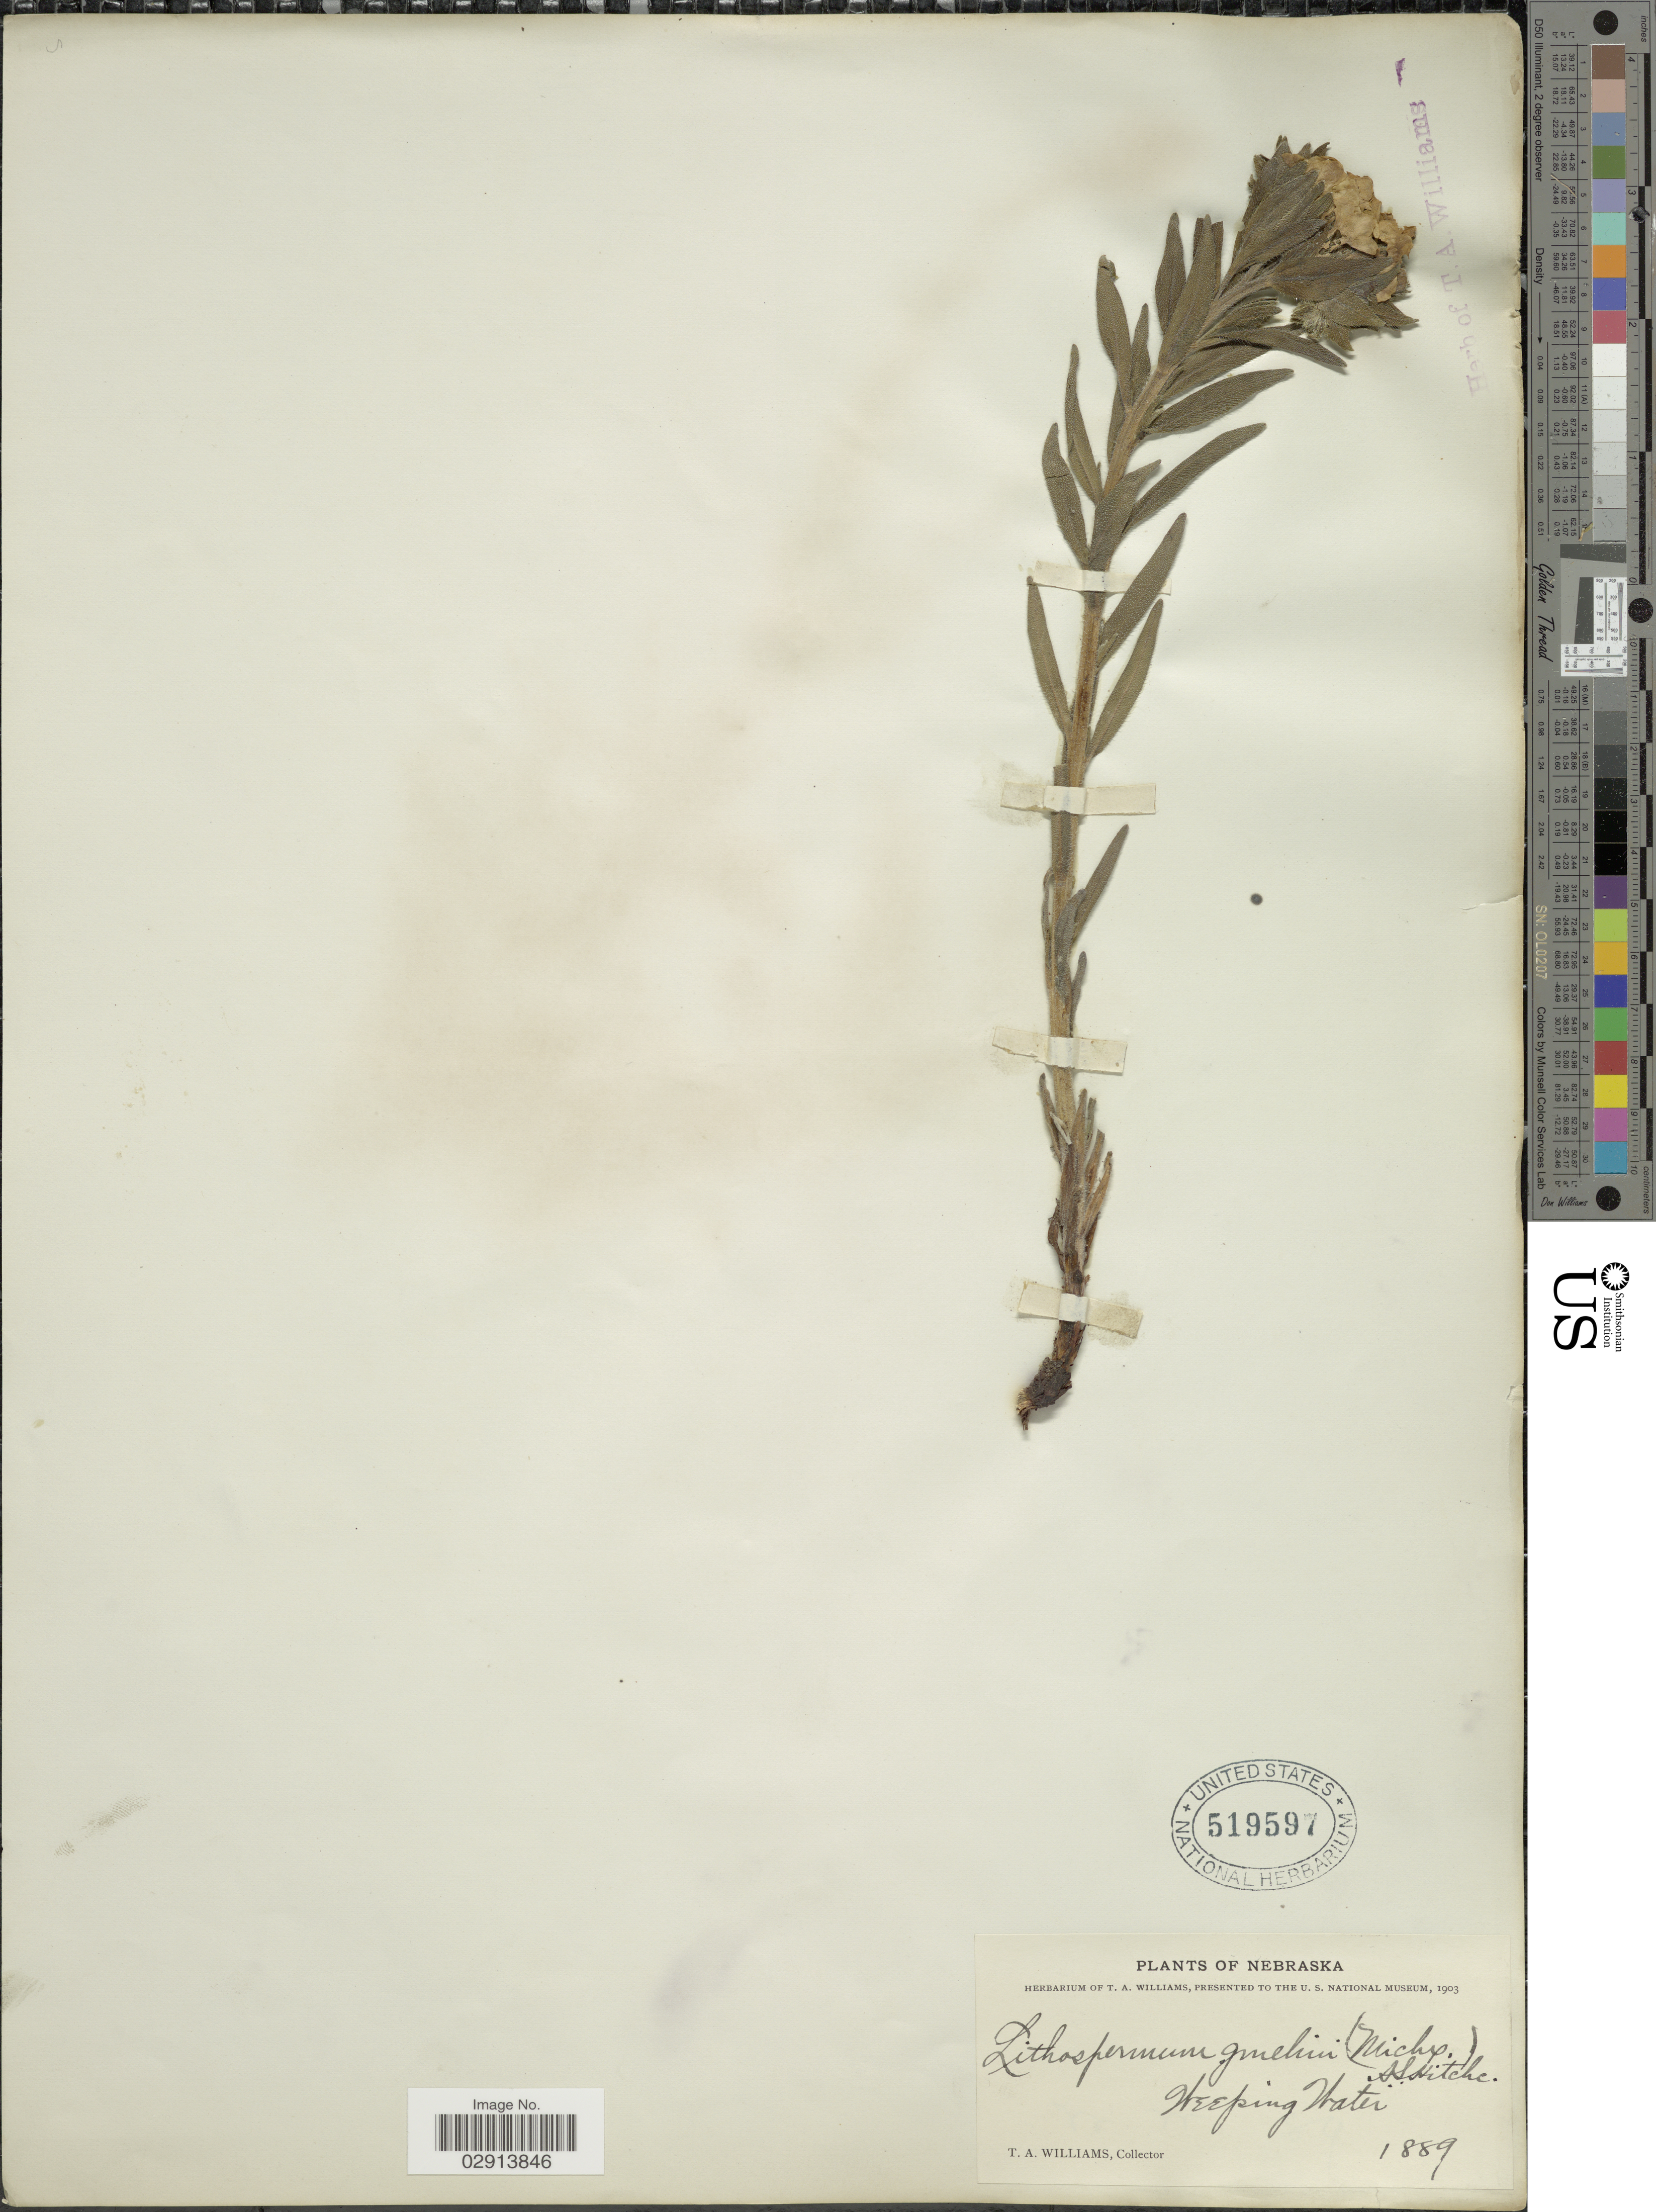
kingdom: Plantae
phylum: Tracheophyta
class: Magnoliopsida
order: Boraginales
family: Boraginaceae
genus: Lithospermum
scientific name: Lithospermum caroliniense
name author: (J.F. Gmel.) MacMill.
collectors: T. Williams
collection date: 1889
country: United States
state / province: Nebraska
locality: Weeping Water.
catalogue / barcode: US 519597